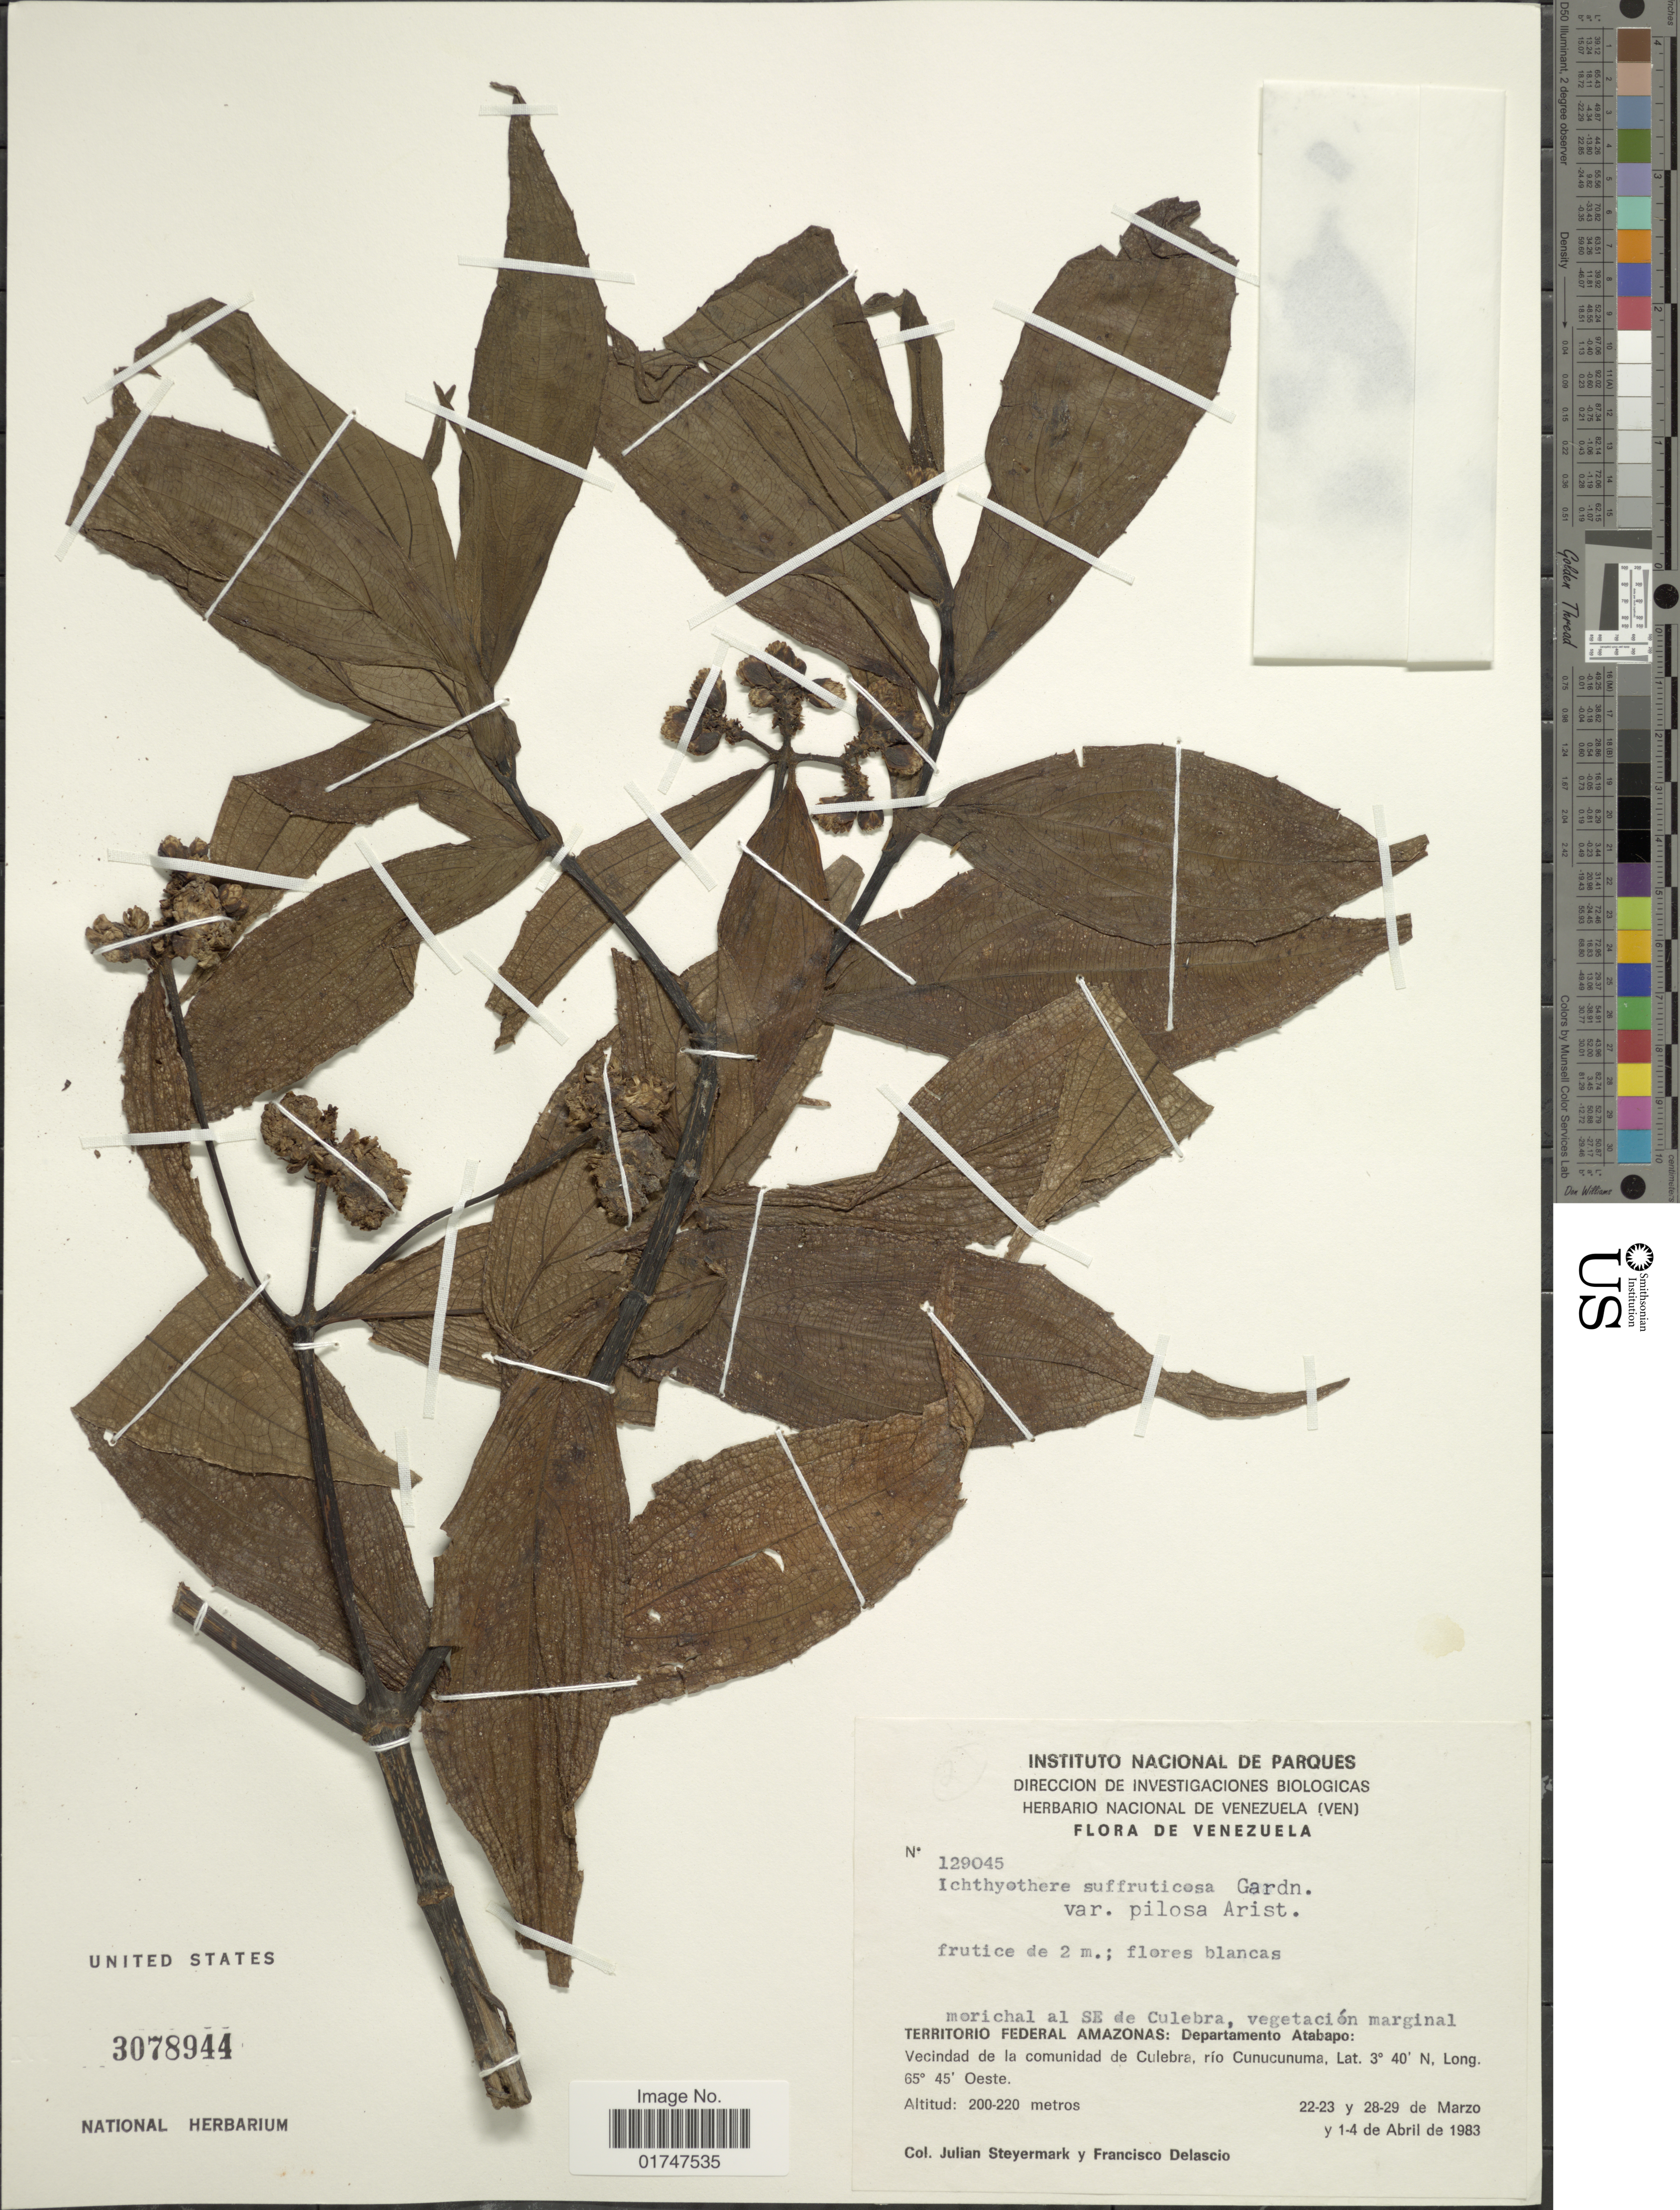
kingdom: Plantae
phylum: Tracheophyta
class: Magnoliopsida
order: Asterales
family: Asteraceae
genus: Ichthyothere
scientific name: Ichthyothere suffruticosa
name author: Gardner in Fielding & Gardner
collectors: J. Steyermark & F. Delascio C.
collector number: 129045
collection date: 1983-03-22/1983-04-04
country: Venezuela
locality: Merichal al SE de Culebra, vegetación marginal. Territorio Federal Amazonas: Departamento Atabapo: Vecindad de la comunidad de Culebre, río Cunucunuma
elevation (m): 200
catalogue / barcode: US 3078944